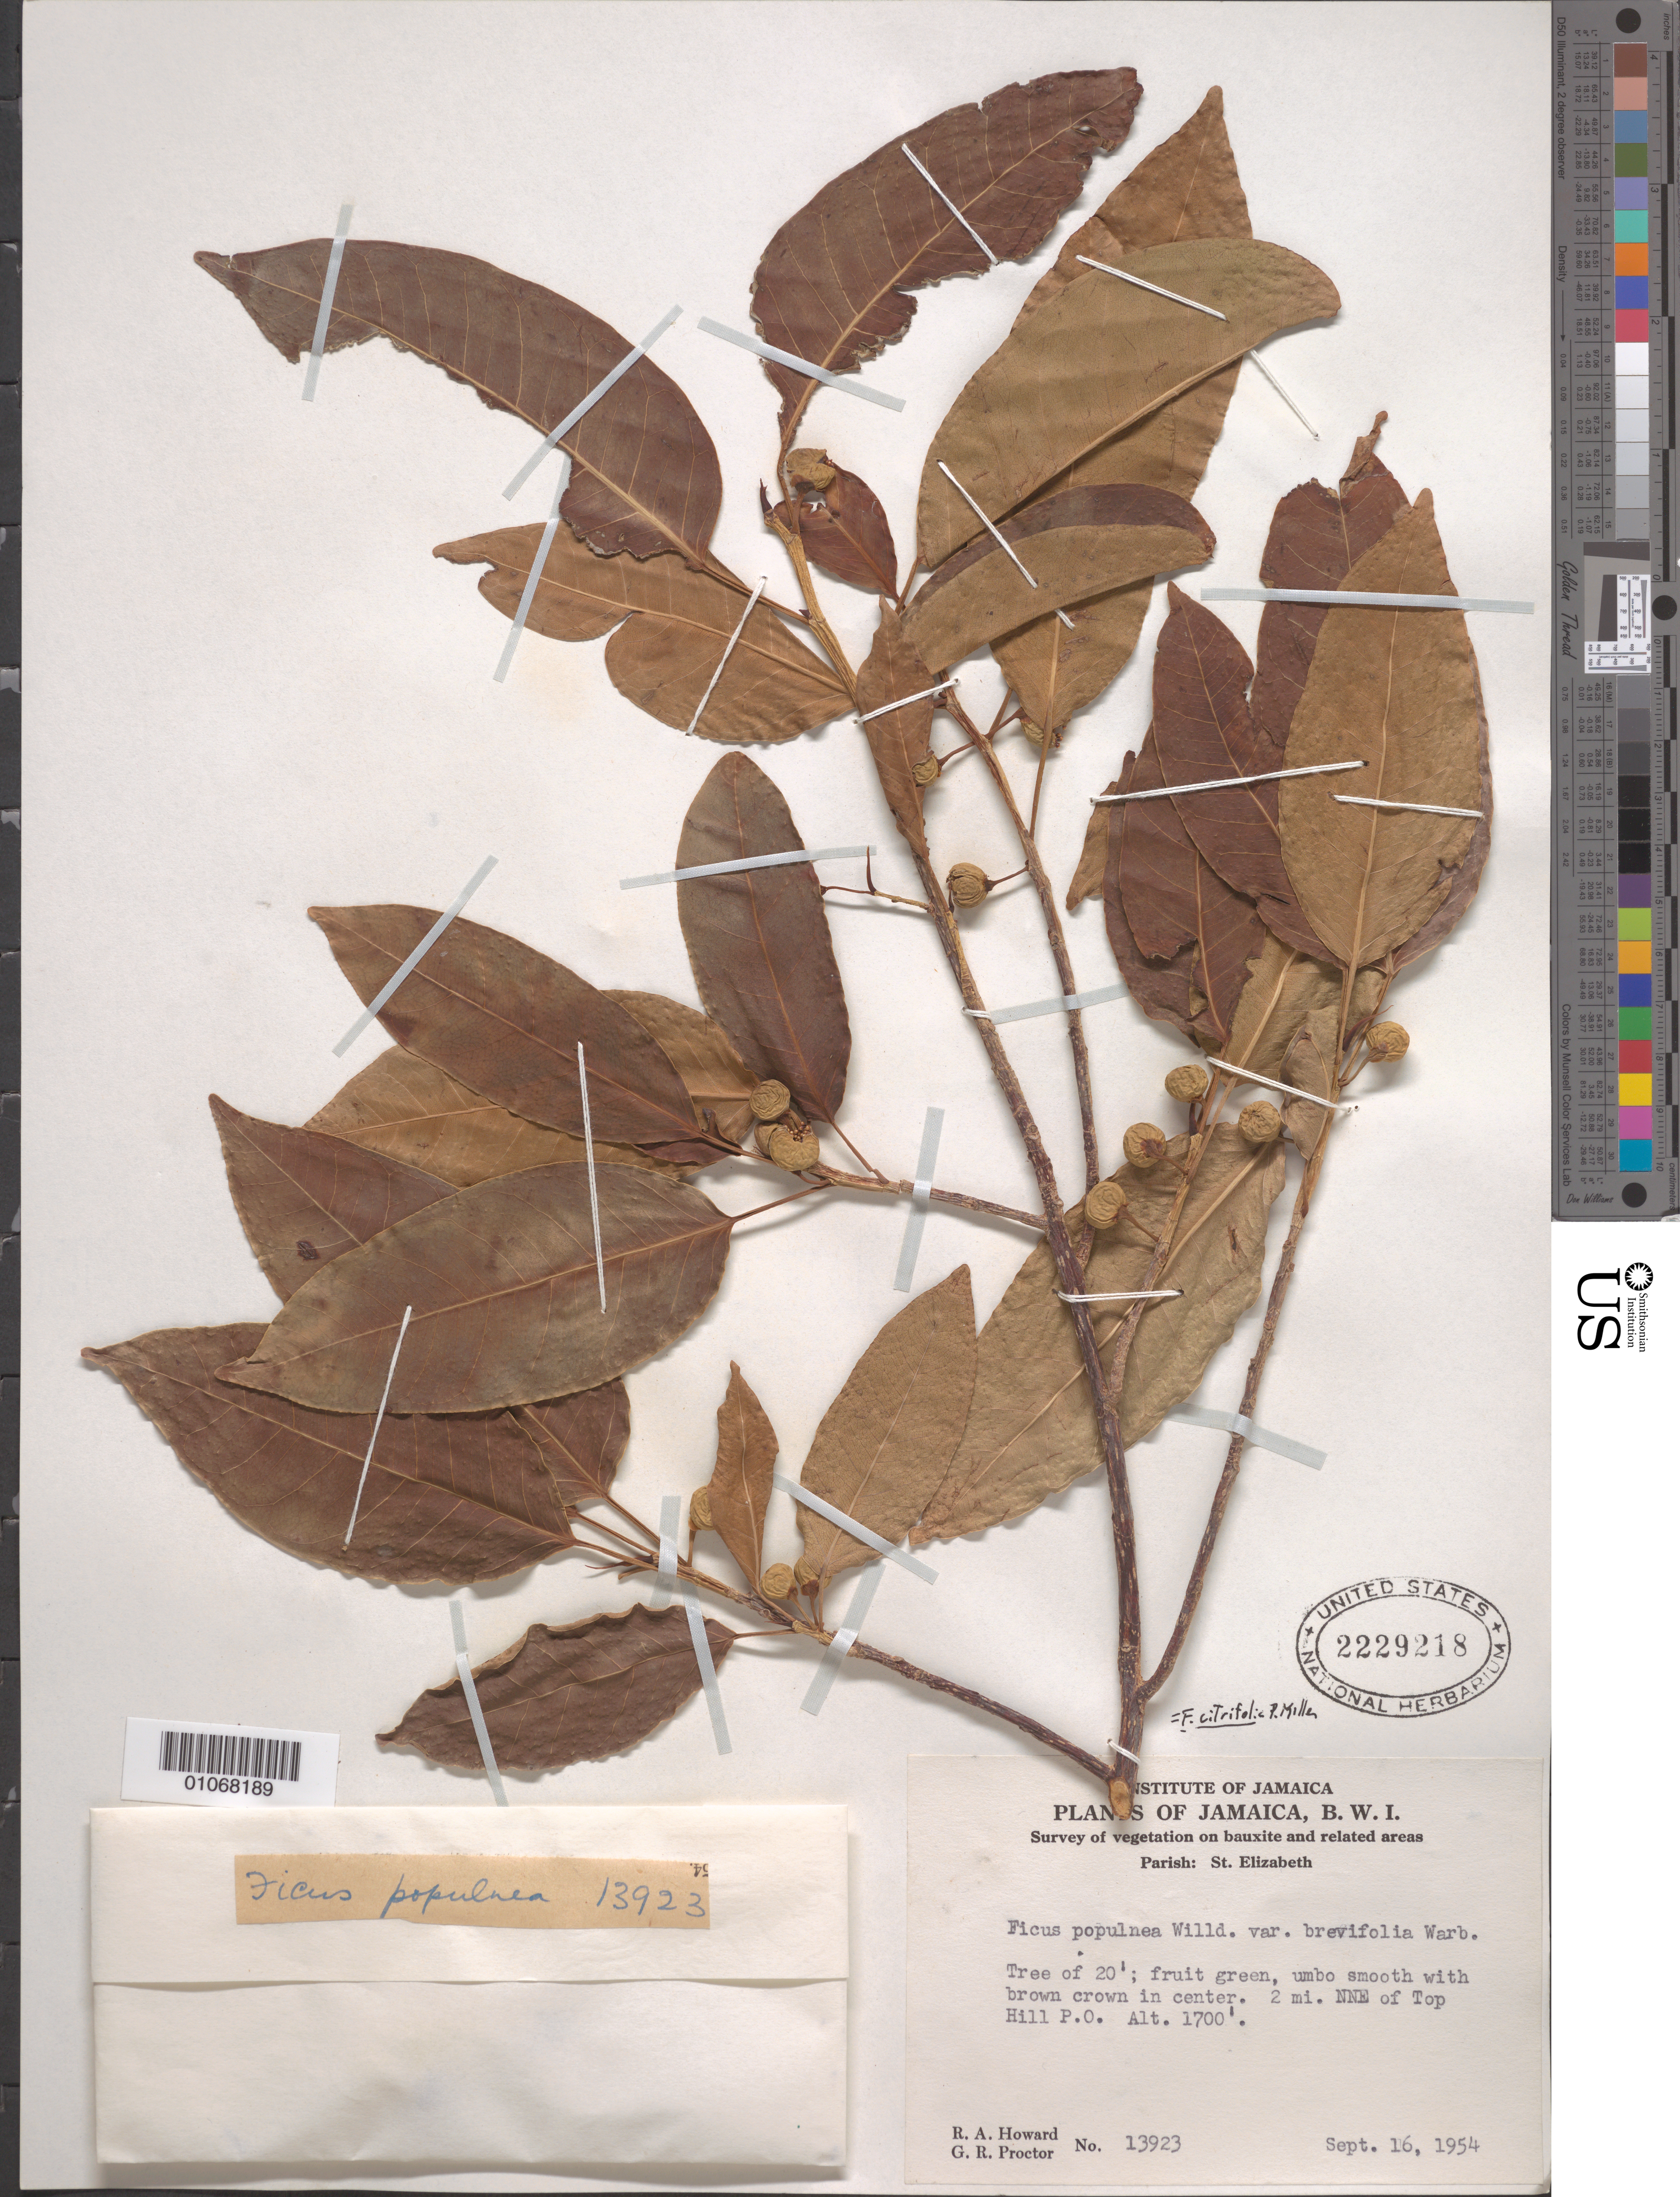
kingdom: Plantae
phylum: Tracheophyta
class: Magnoliopsida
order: Rosales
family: Moraceae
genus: Ficus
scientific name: Ficus citrifolia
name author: Mill.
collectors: R. A. Howard, E. S. Howard & G. R. Proctor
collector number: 13923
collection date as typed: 16 Sep 1954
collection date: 1954-09-16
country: Jamaica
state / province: Saint Elizabeth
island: Jamaica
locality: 2mi. NNE of top Hill P.O.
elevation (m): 518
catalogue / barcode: US 2229218